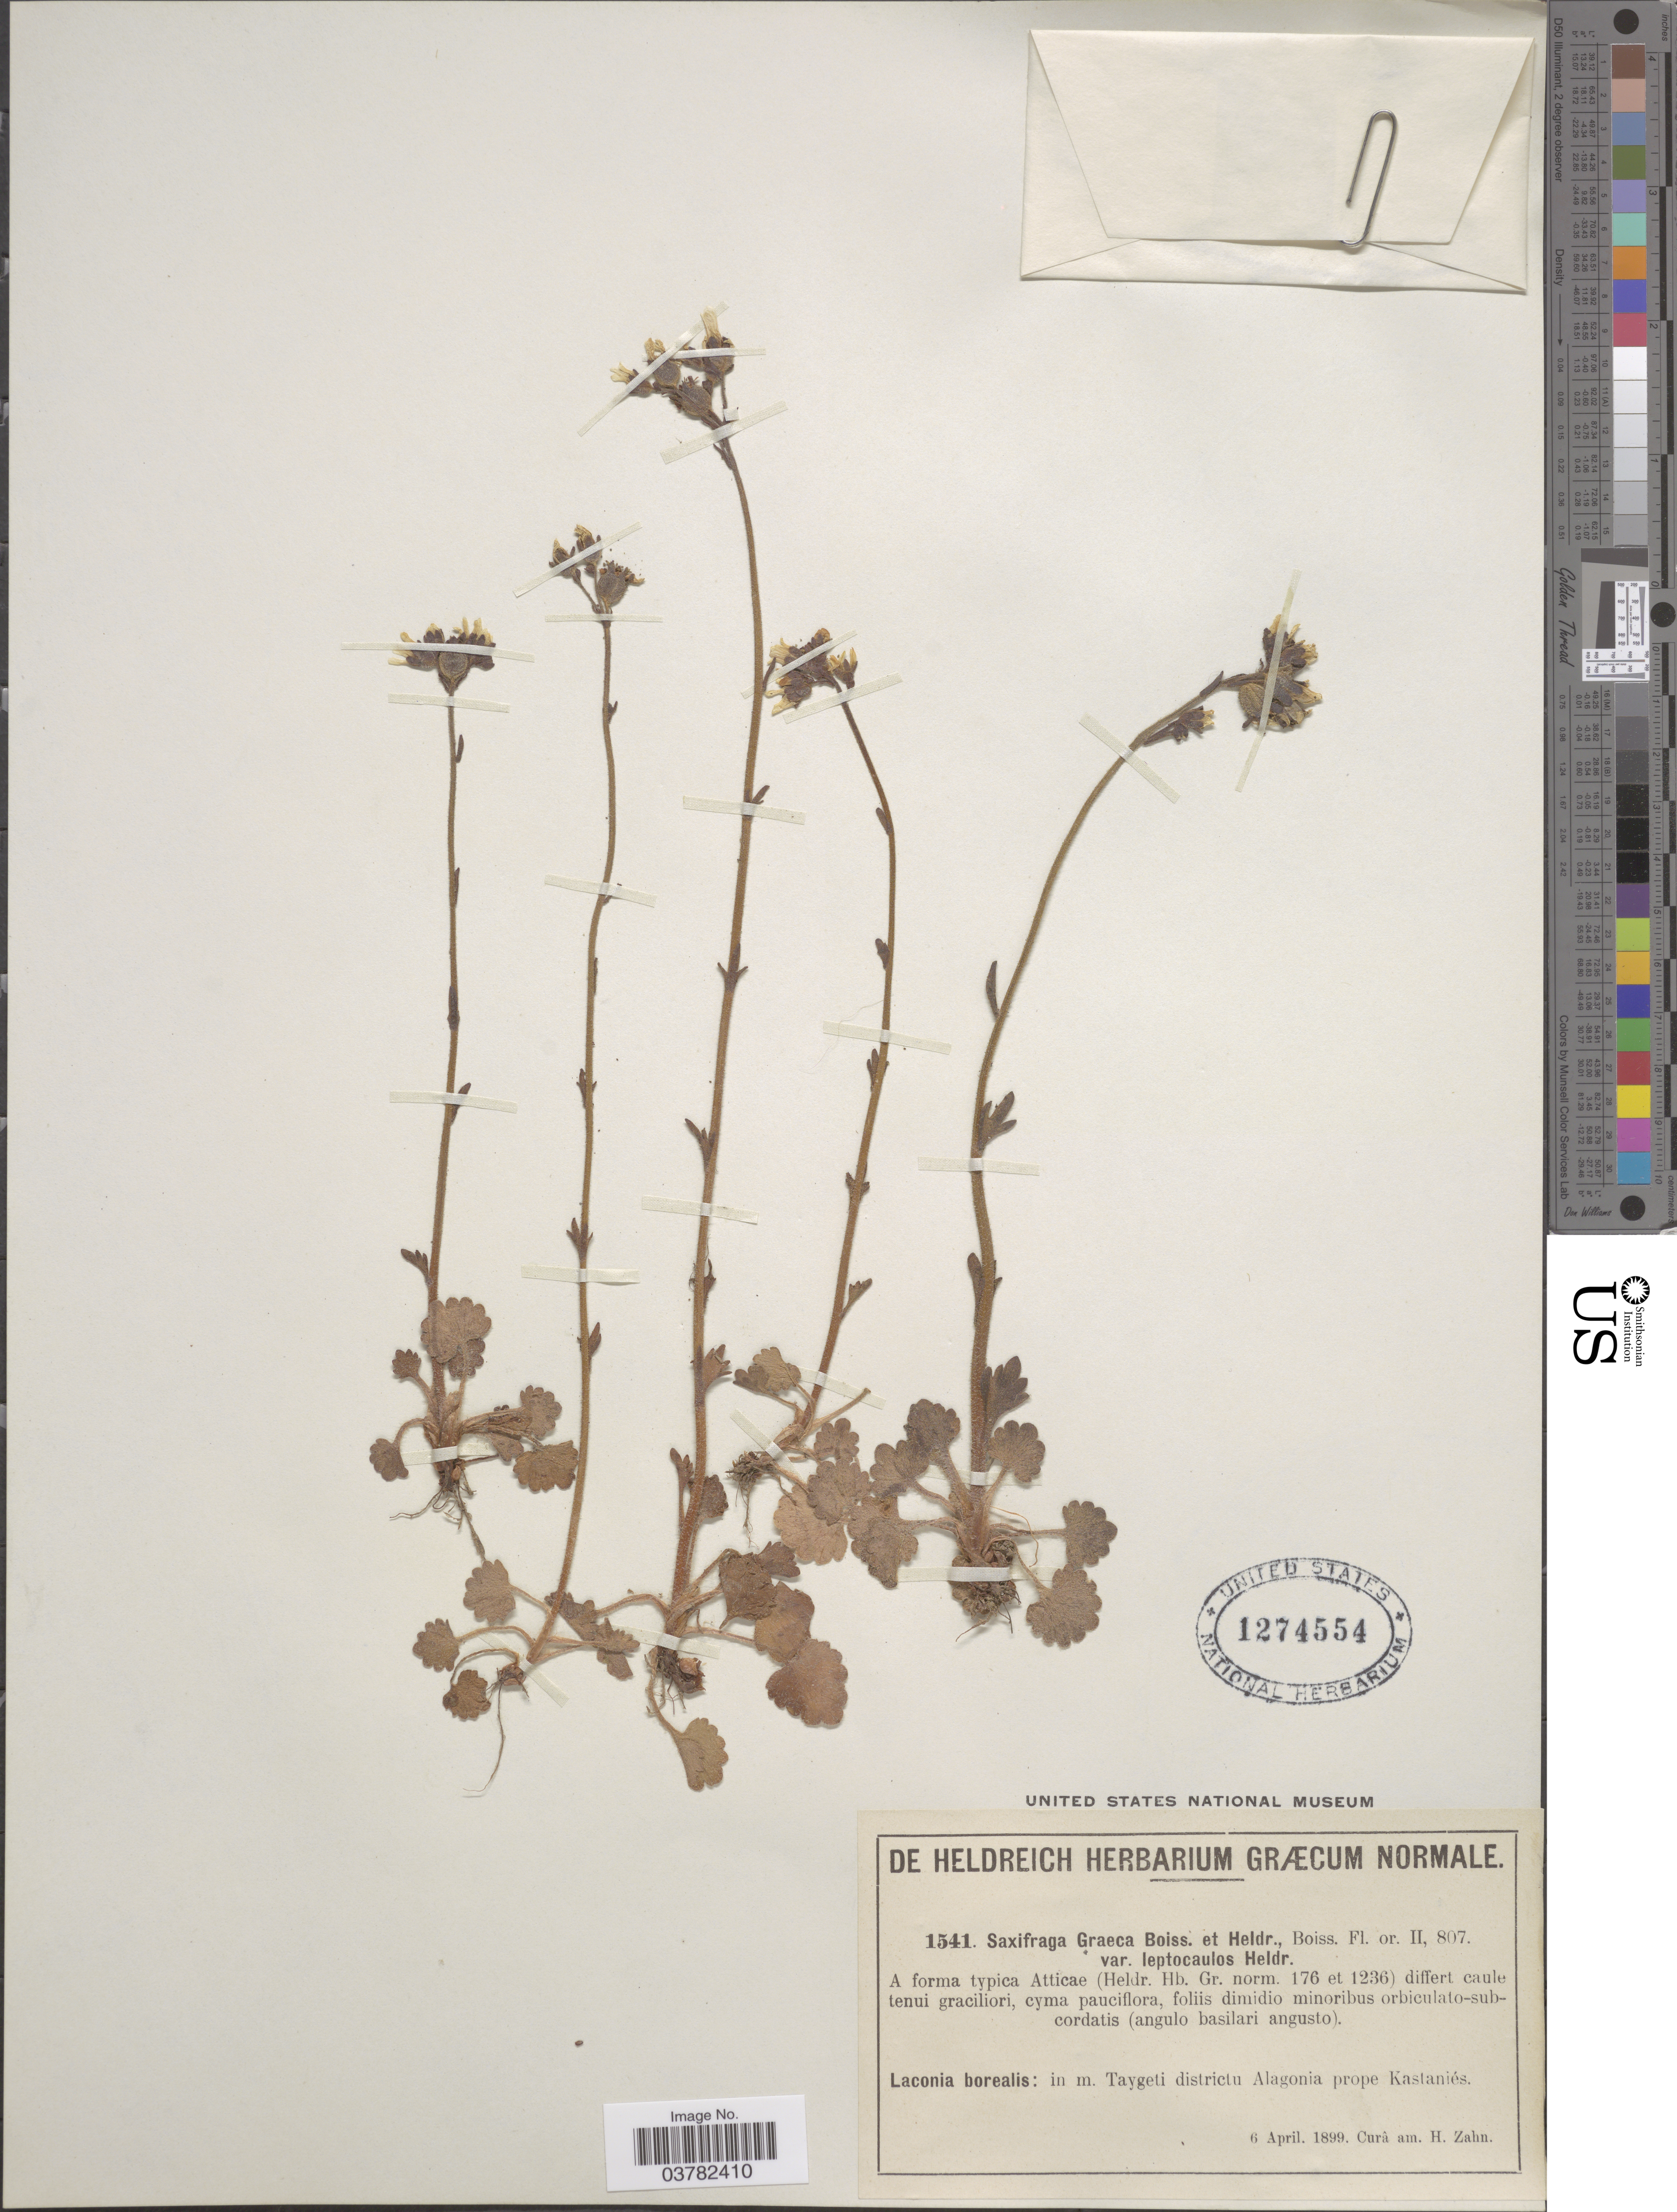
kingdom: Plantae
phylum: Tracheophyta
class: Magnoliopsida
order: Saxifragales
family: Saxifragaceae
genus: Saxifraga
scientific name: Saxifraga graeca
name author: Boiss. & Heldr.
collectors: H. Zahn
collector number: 1541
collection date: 1899-04-06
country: Greece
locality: Laconia borealis: in m. Taygeti districtu Alagonia prope Kastaniés.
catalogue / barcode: US 1274554